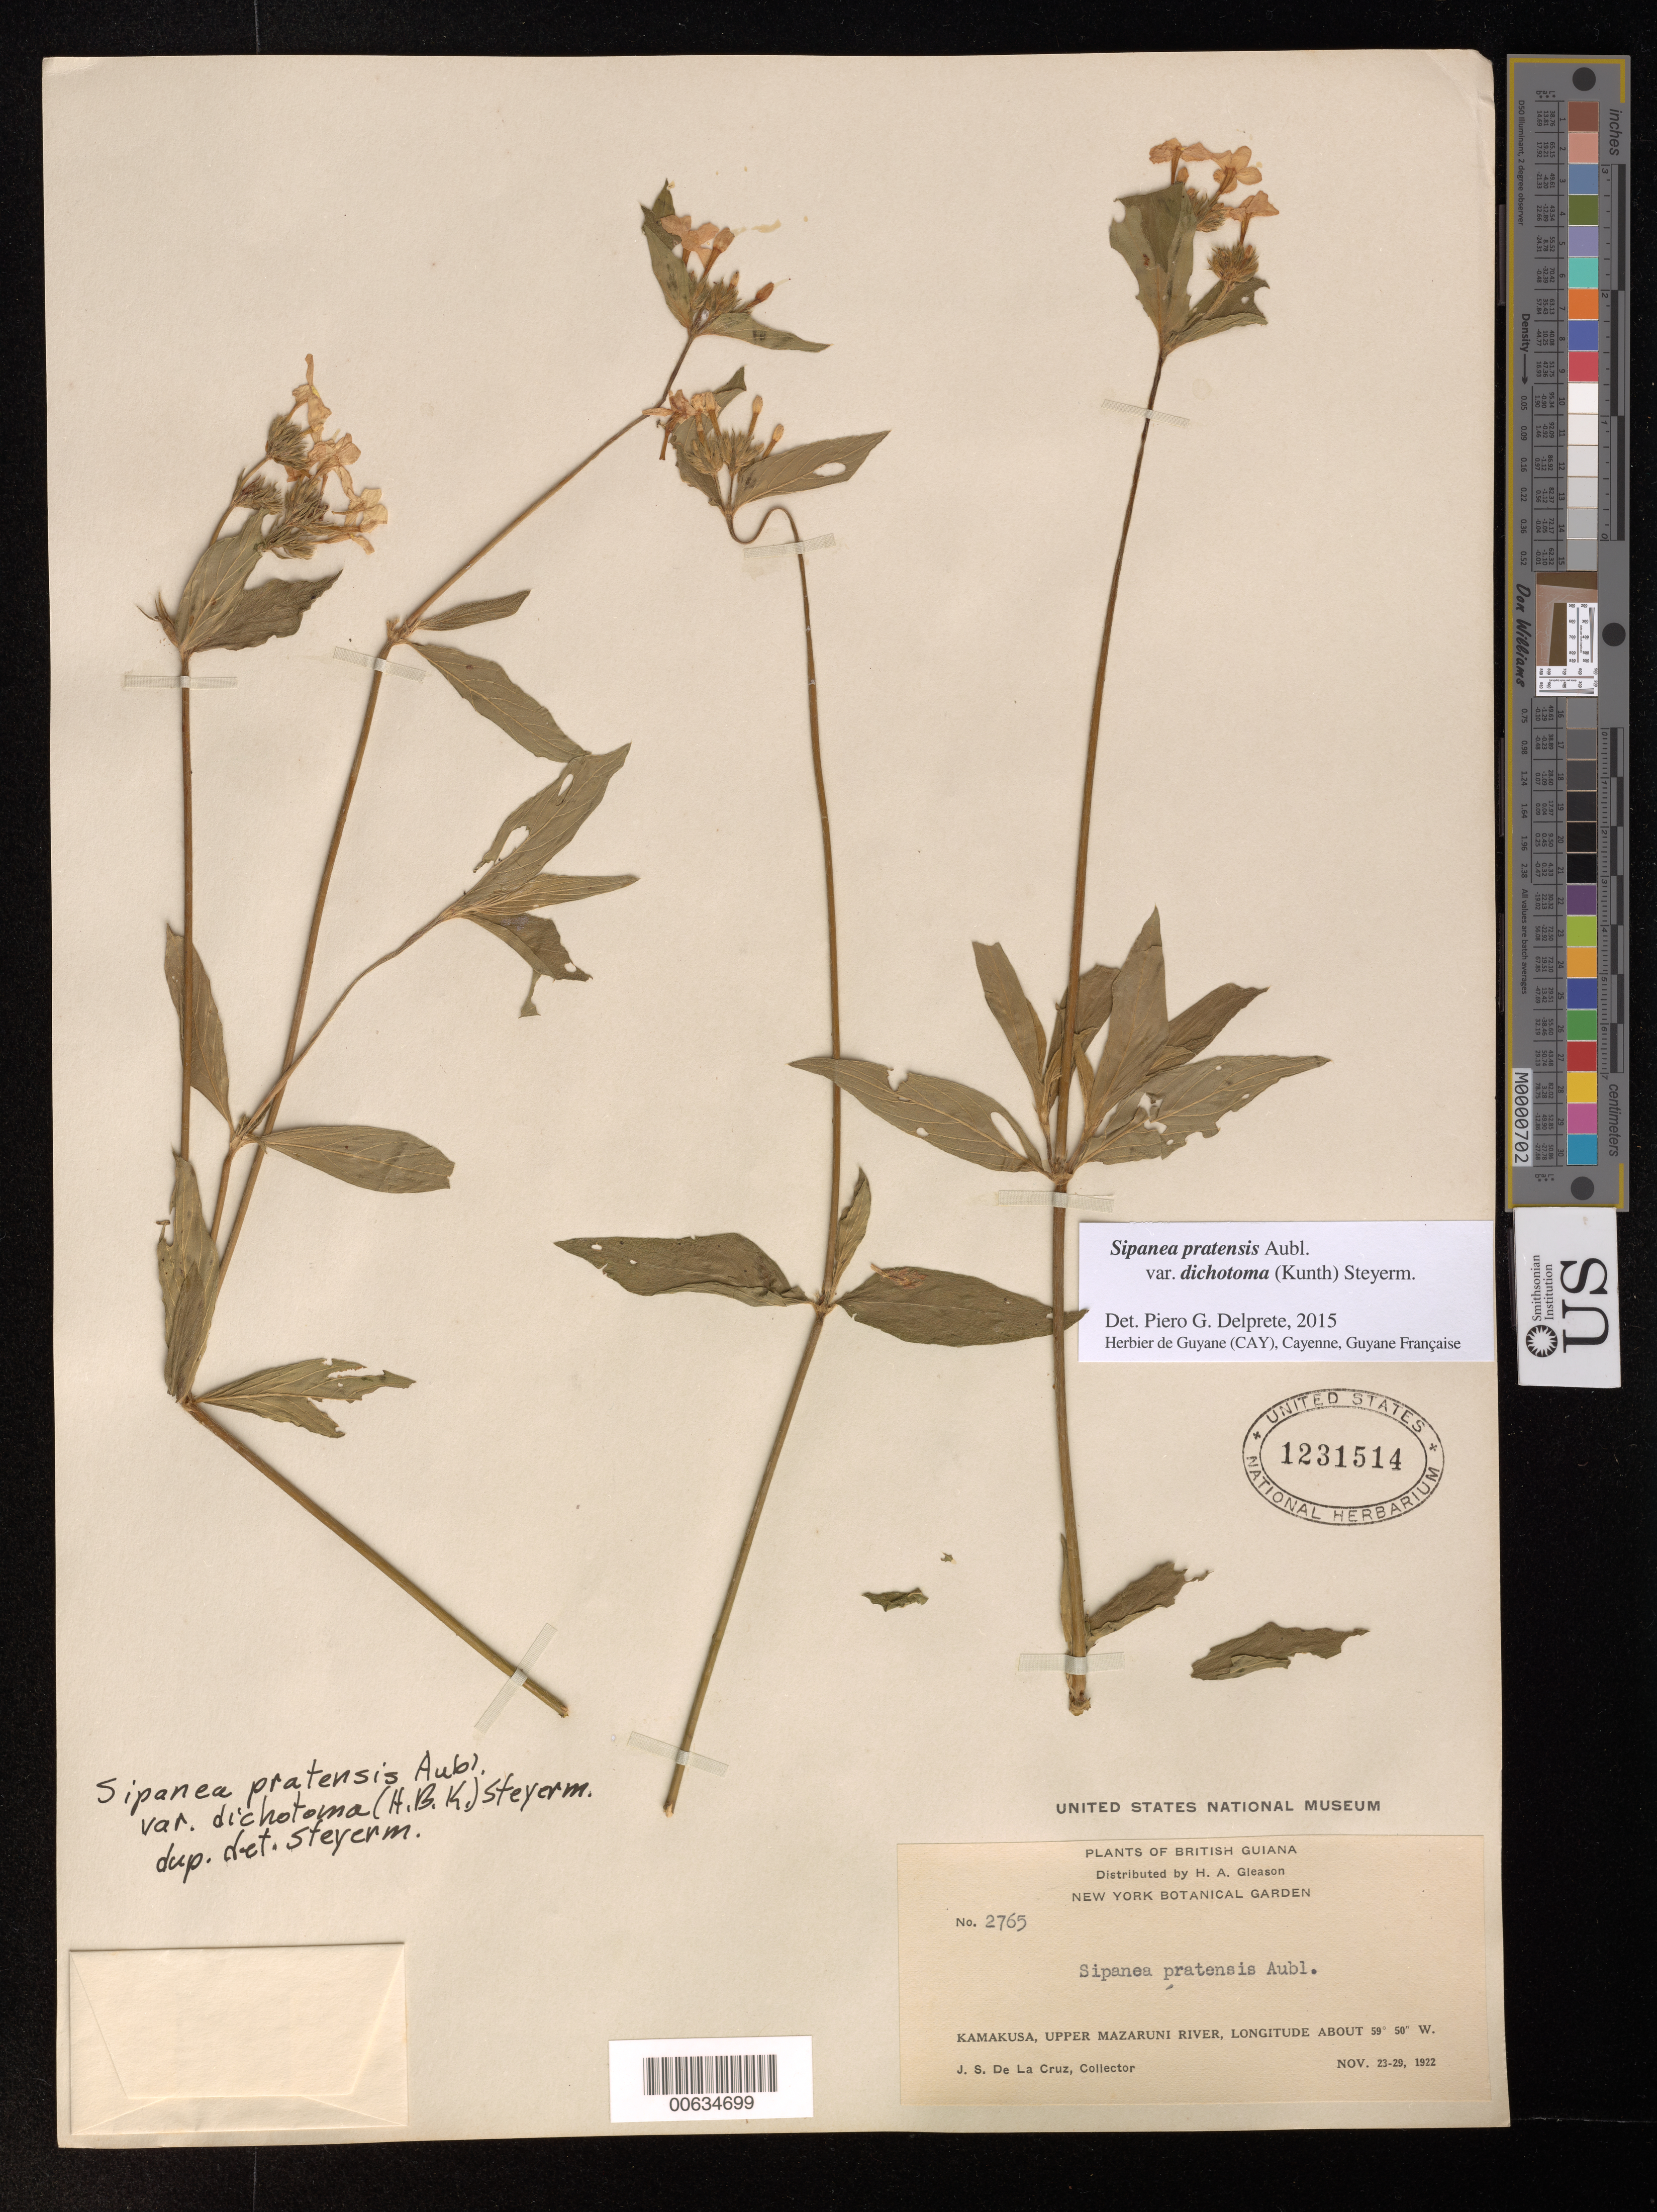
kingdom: Plantae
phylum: Tracheophyta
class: Magnoliopsida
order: Gentianales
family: Rubiaceae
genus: Sipanea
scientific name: Sipanea pratensis var. dichotoma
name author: (Kunth) Steyerm.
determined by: Steyermark, Julian A., (VEN)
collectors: J. S. de la Cruz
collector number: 2765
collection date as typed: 23-Nov-22 to 29-Nov-22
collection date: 1922-11-23/1922-11-29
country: Guyana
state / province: Cuyuni-Mazaruni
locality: Kamakusa, Upper Mazaruni R.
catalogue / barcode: US 1231514